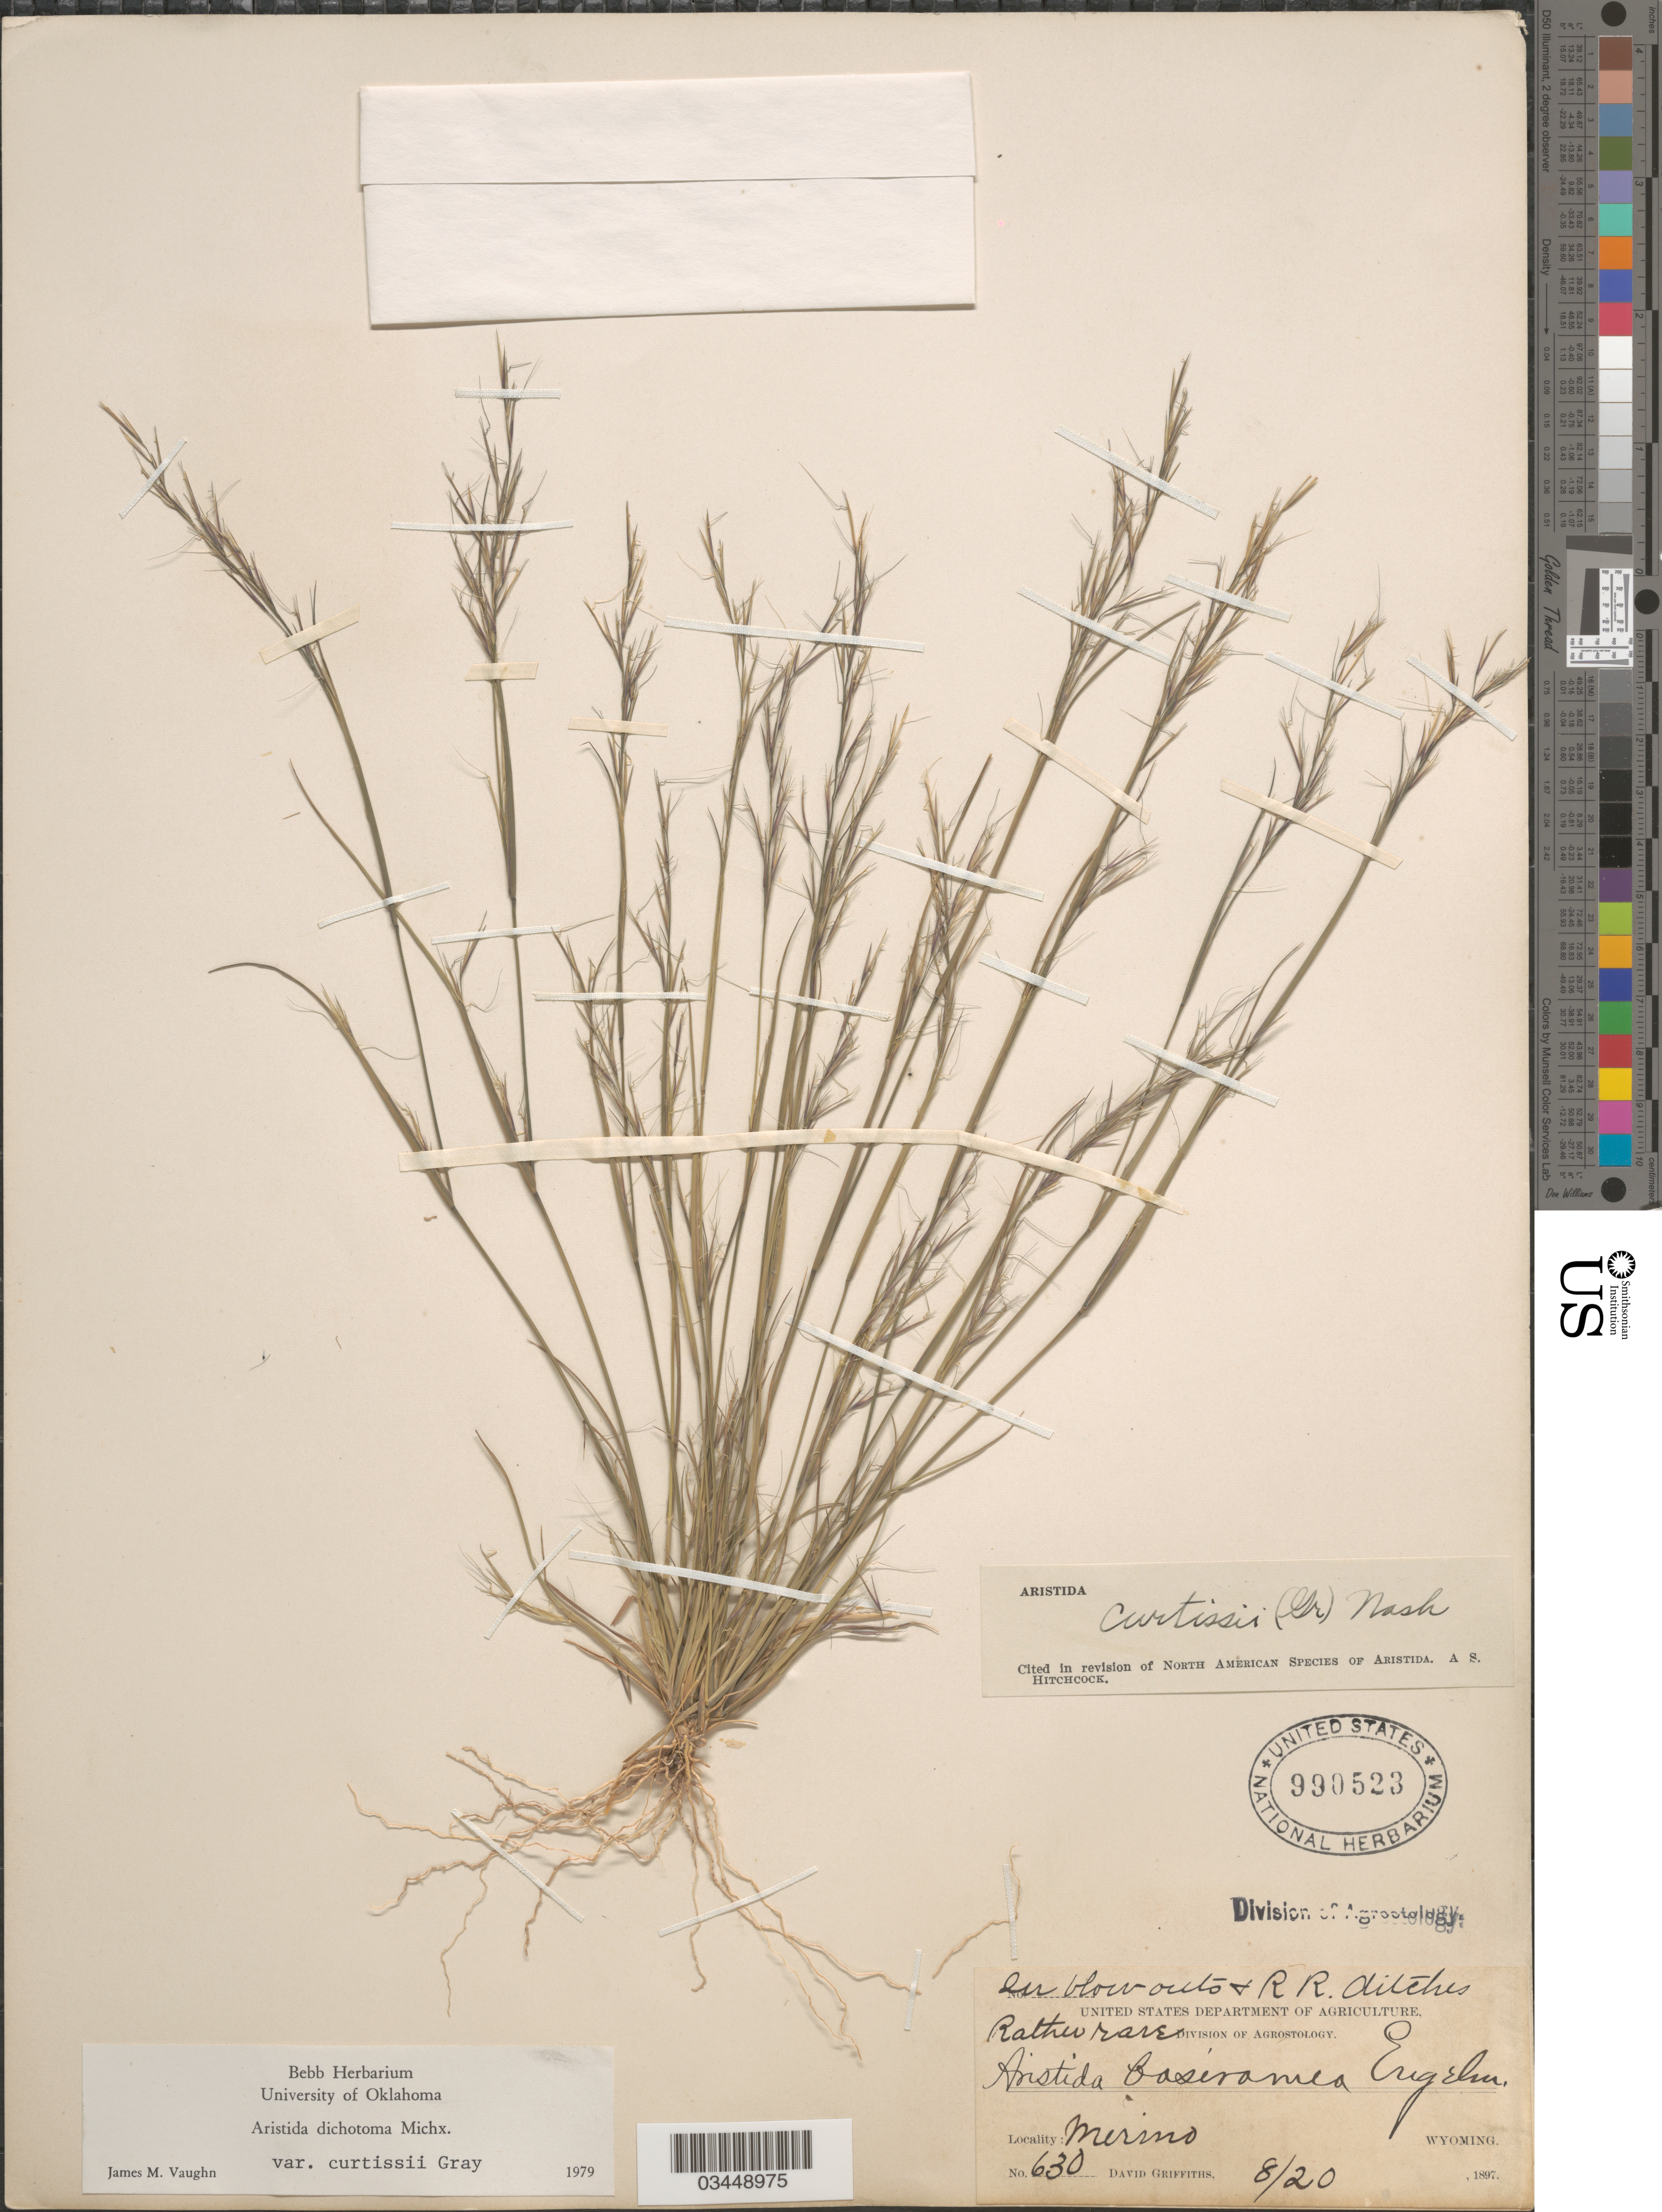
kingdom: Plantae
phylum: Tracheophyta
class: Liliopsida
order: Poales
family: Poaceae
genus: Aristida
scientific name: Aristida dichotoma var. curtisii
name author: A. Gray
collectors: D. Griffiths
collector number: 630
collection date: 1897-08-20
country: United States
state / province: Wyoming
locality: In blow outs & R.R. ditches. Merino.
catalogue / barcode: US 990523